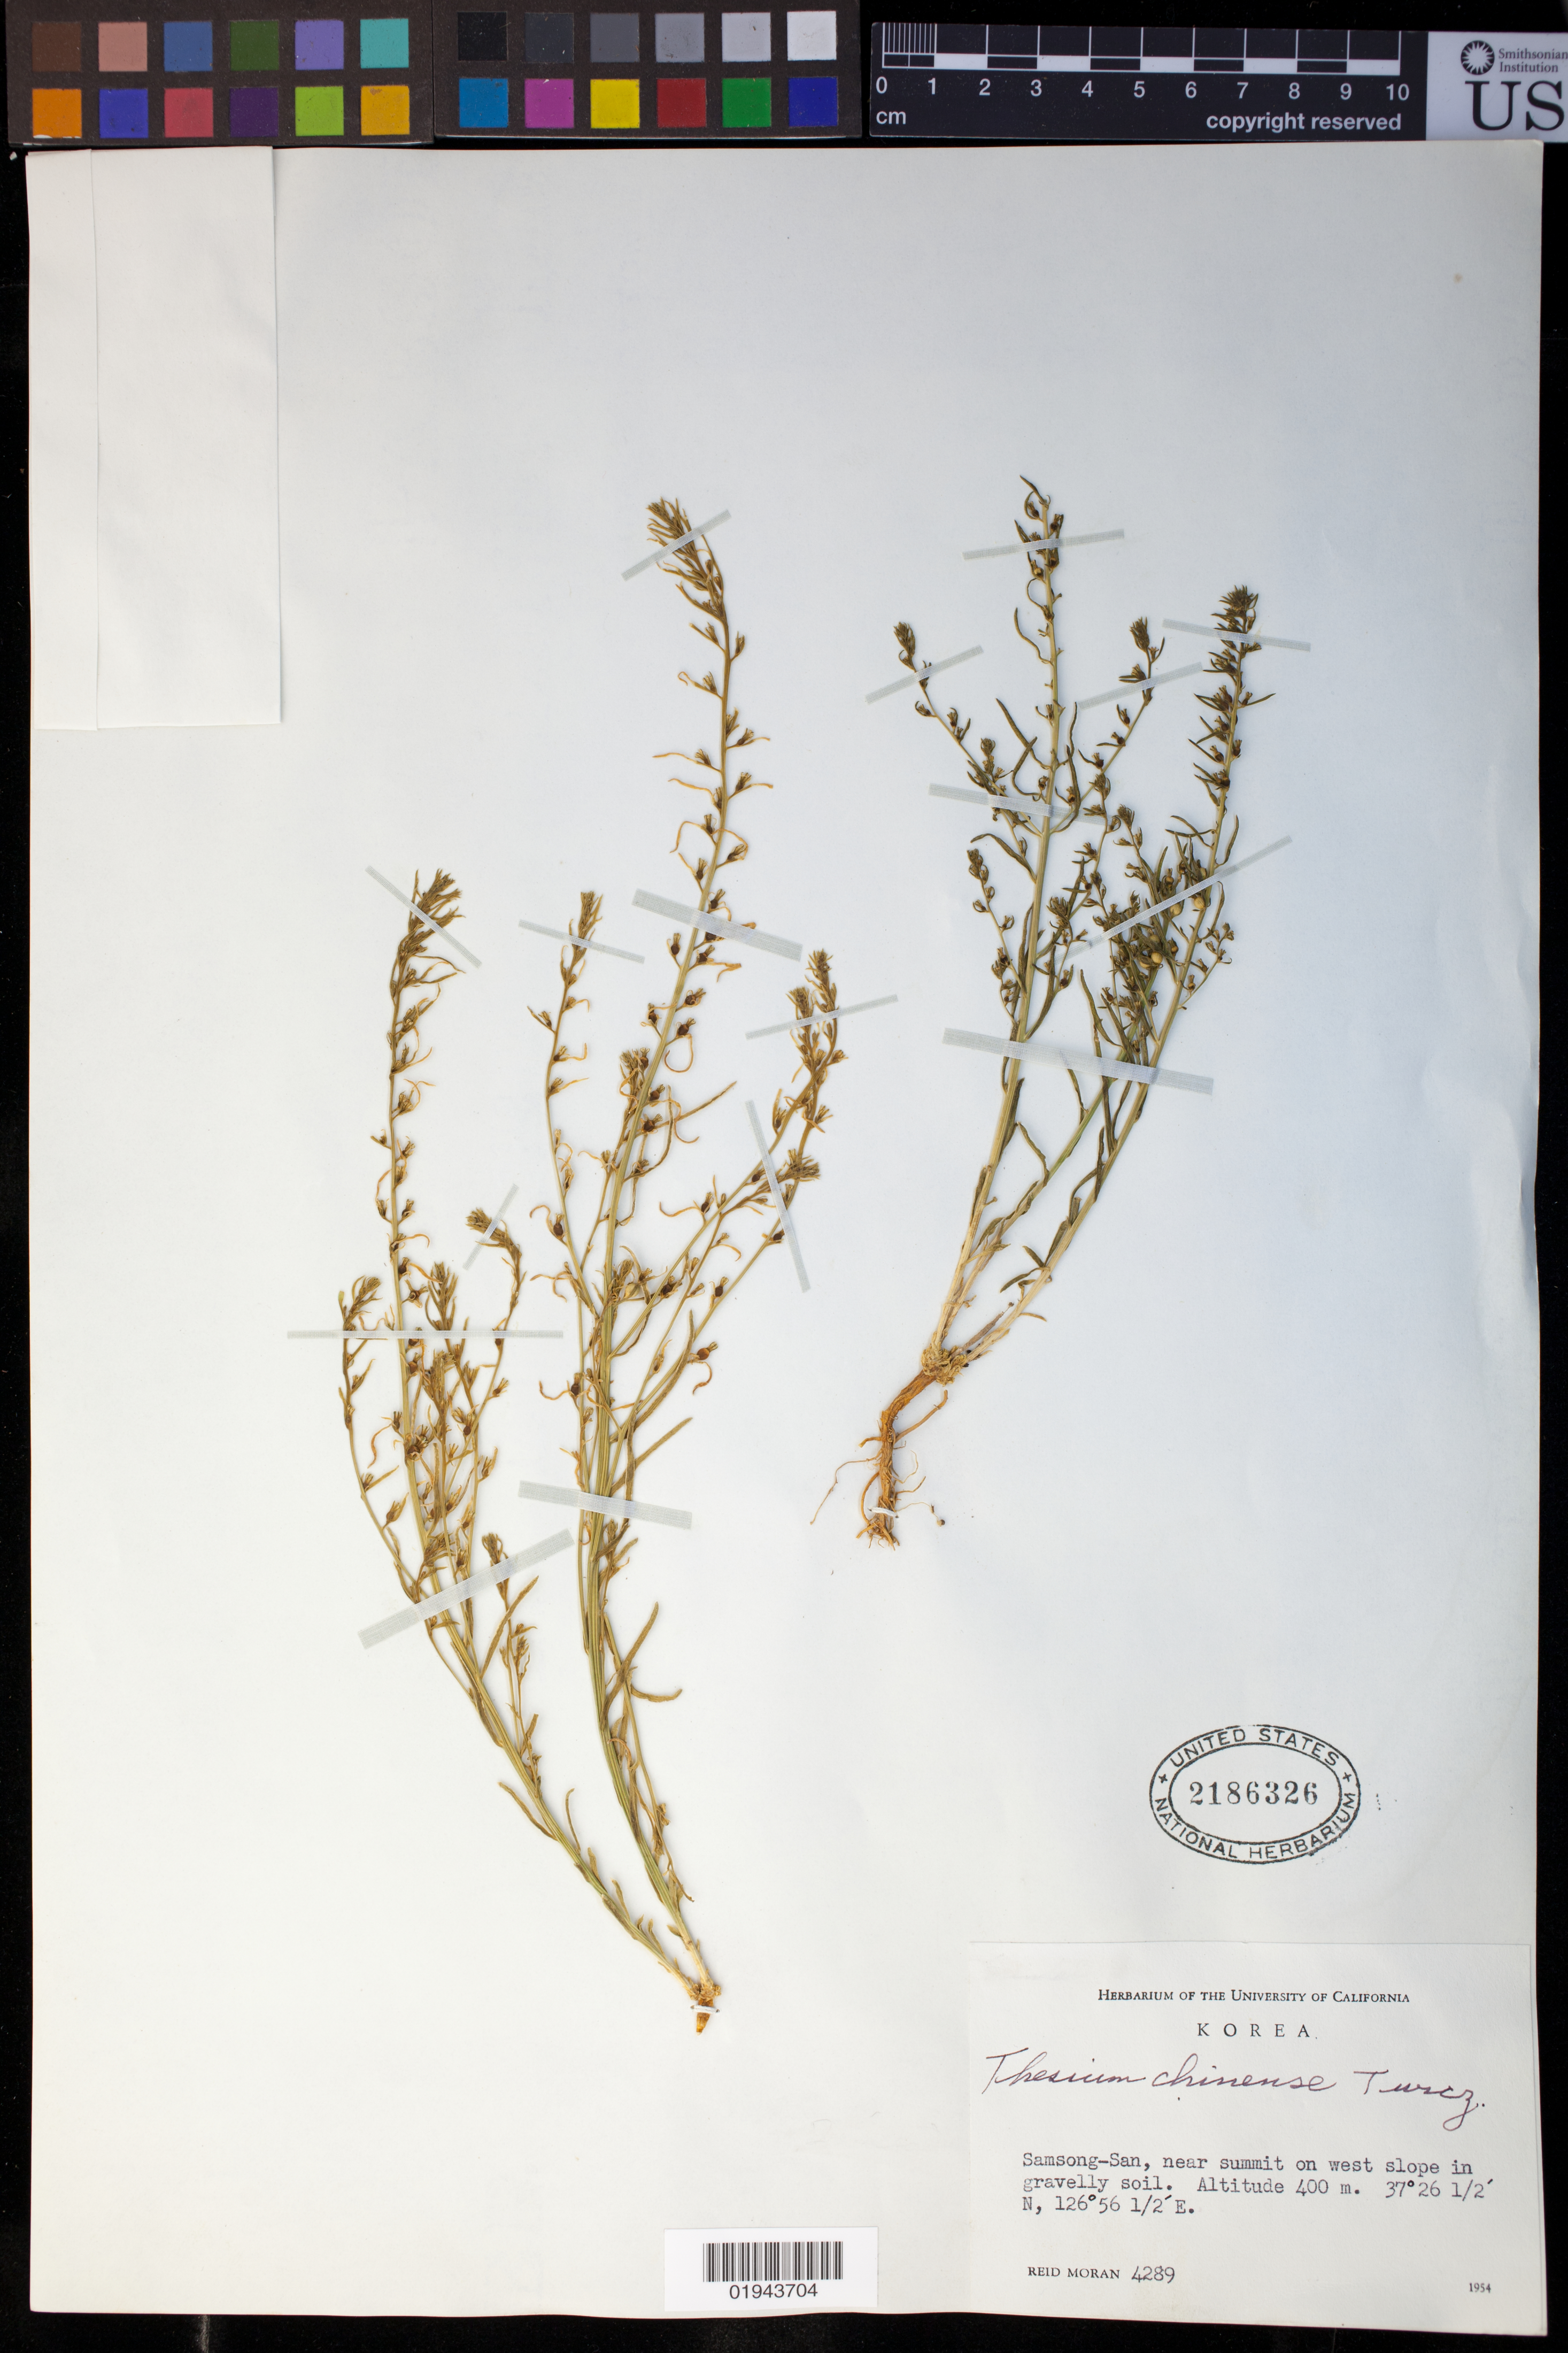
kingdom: Plantae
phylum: Tracheophyta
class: Magnoliopsida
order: Santalales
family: Thesiaceae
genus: Thesium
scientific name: Thesium chinense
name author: Turcz.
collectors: R. V. Moran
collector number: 4289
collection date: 1954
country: South Korea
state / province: North Gyeongsang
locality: Samsong-San, near summit on west slope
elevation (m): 400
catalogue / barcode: US 2186326